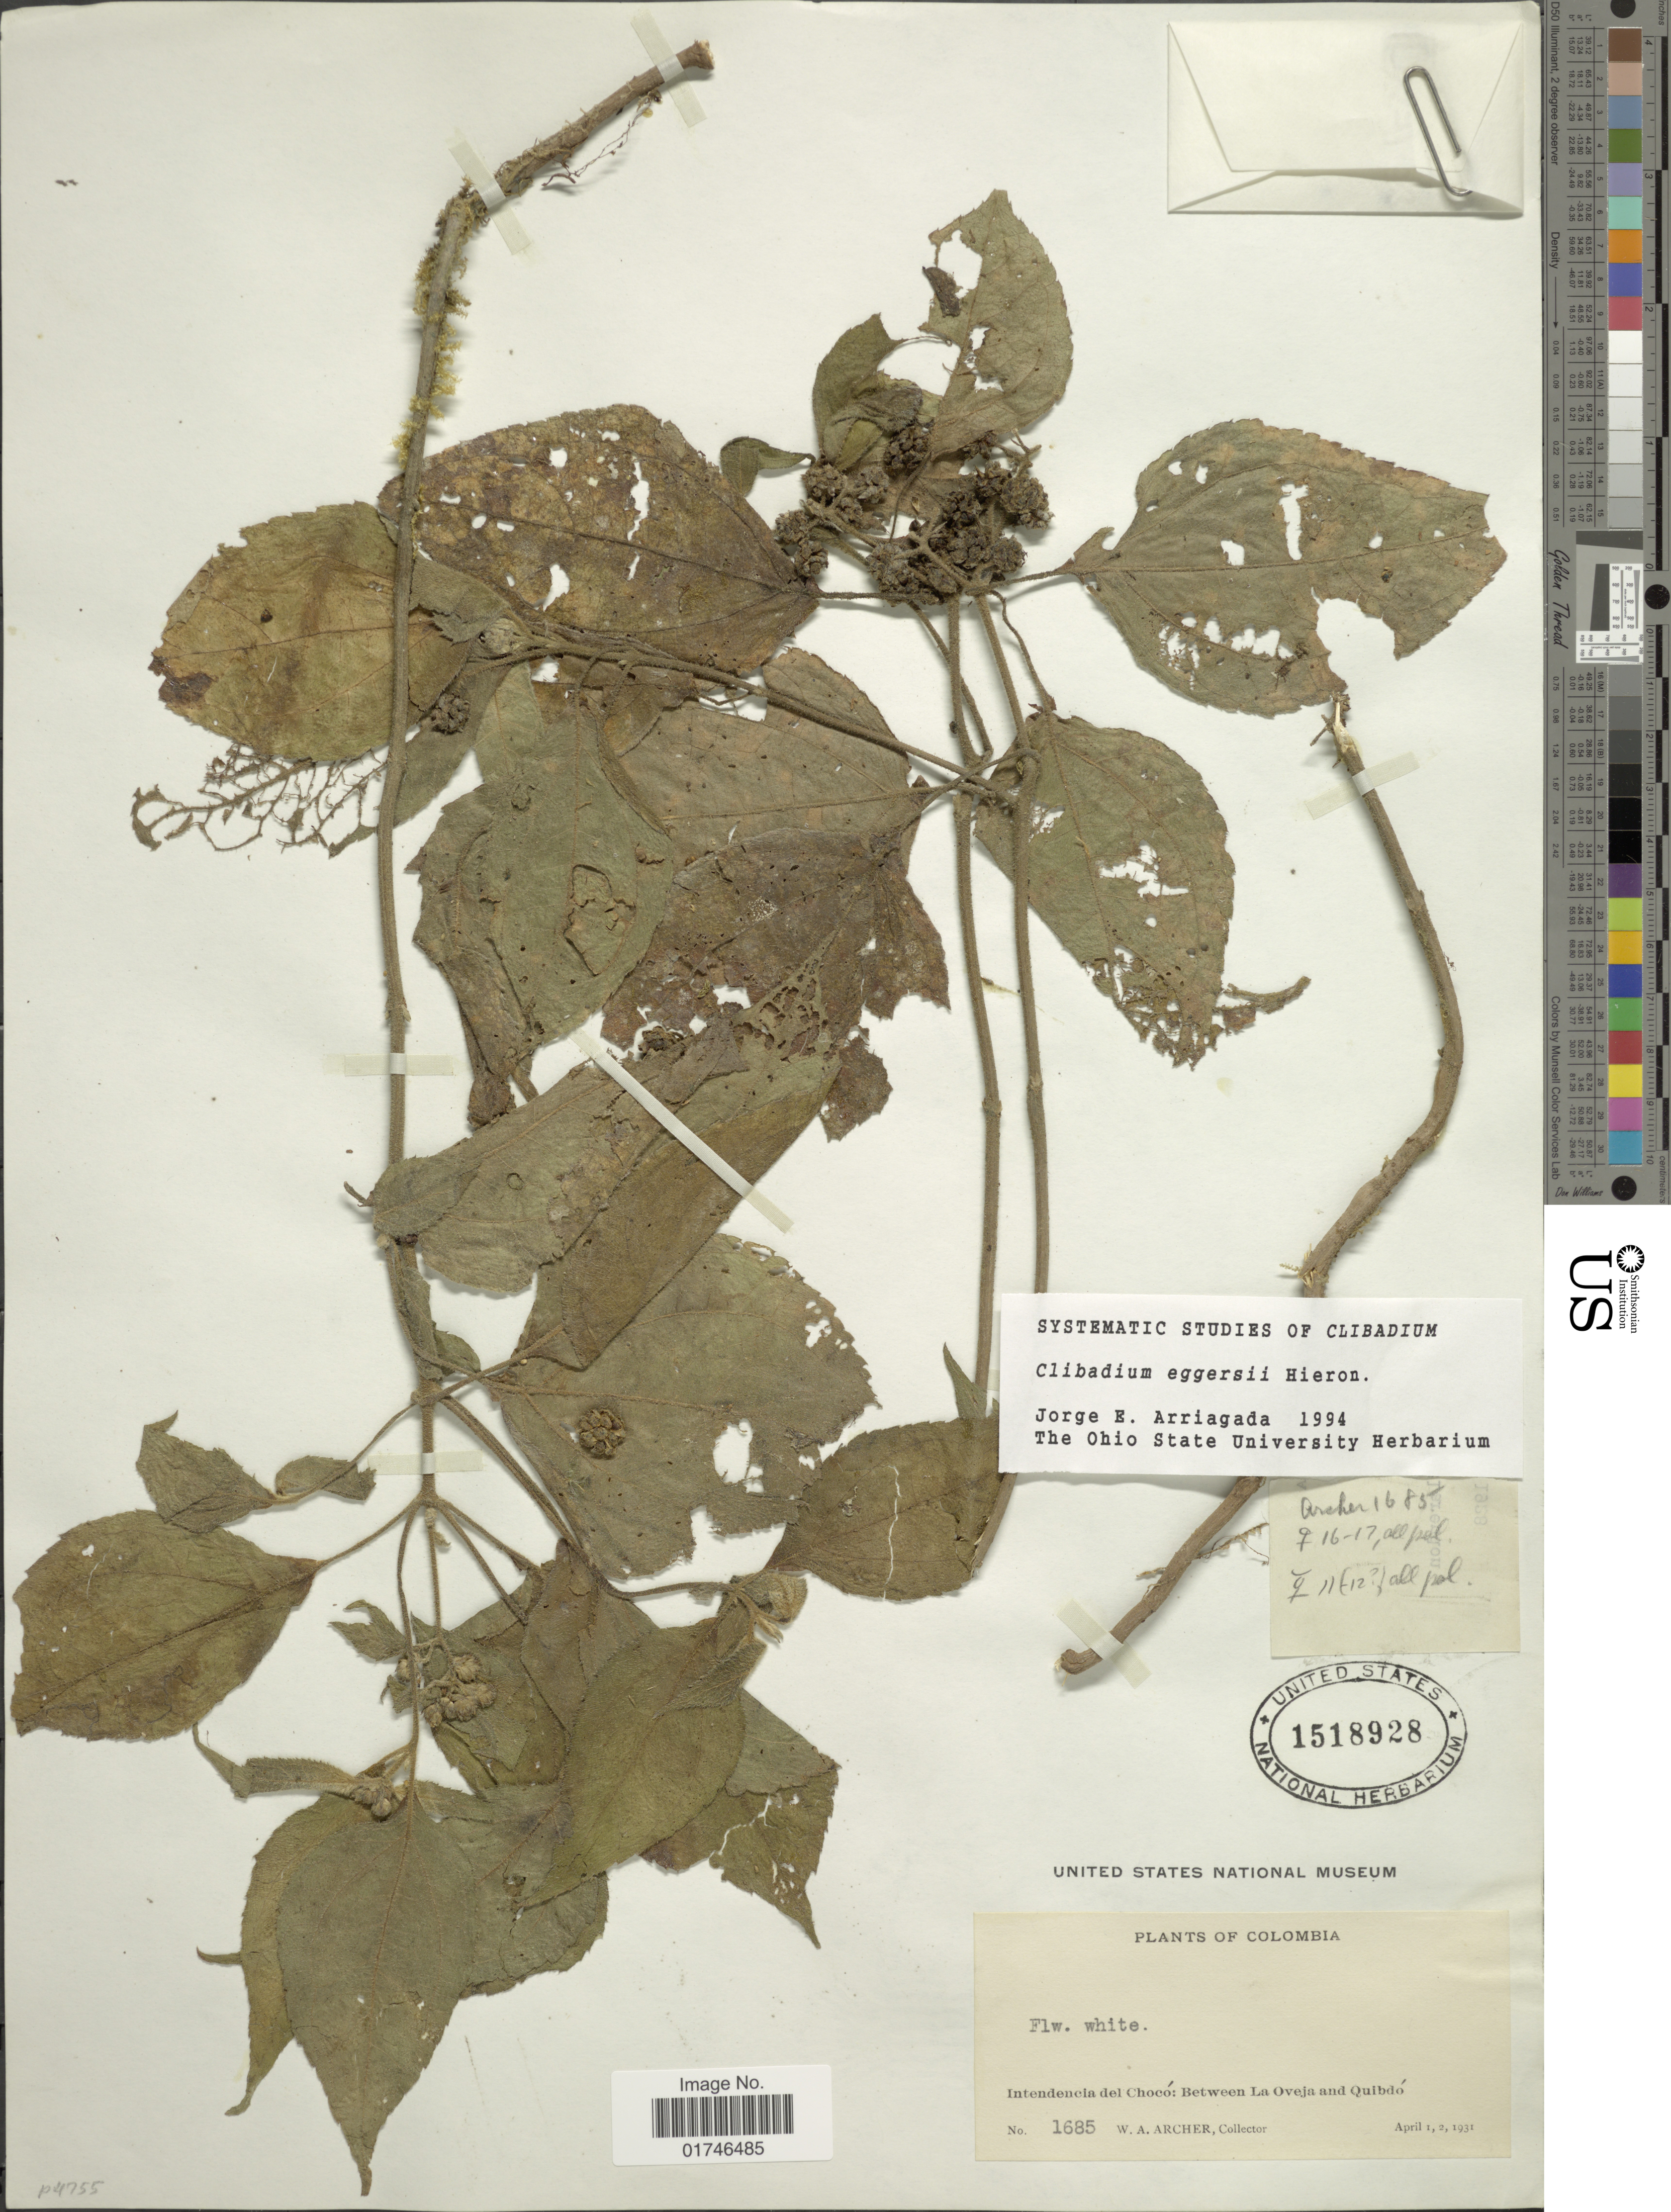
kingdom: Plantae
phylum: Tracheophyta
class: Magnoliopsida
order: Asterales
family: Asteraceae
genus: Clibadium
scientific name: Clibadium eggersii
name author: Hieron.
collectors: W. A. Archer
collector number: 1685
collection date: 1931-04-01/1931-04-02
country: Colombia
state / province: Chocó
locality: Intendencia del Choco: Between La Oveja and Quibdo.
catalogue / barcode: US 1518928